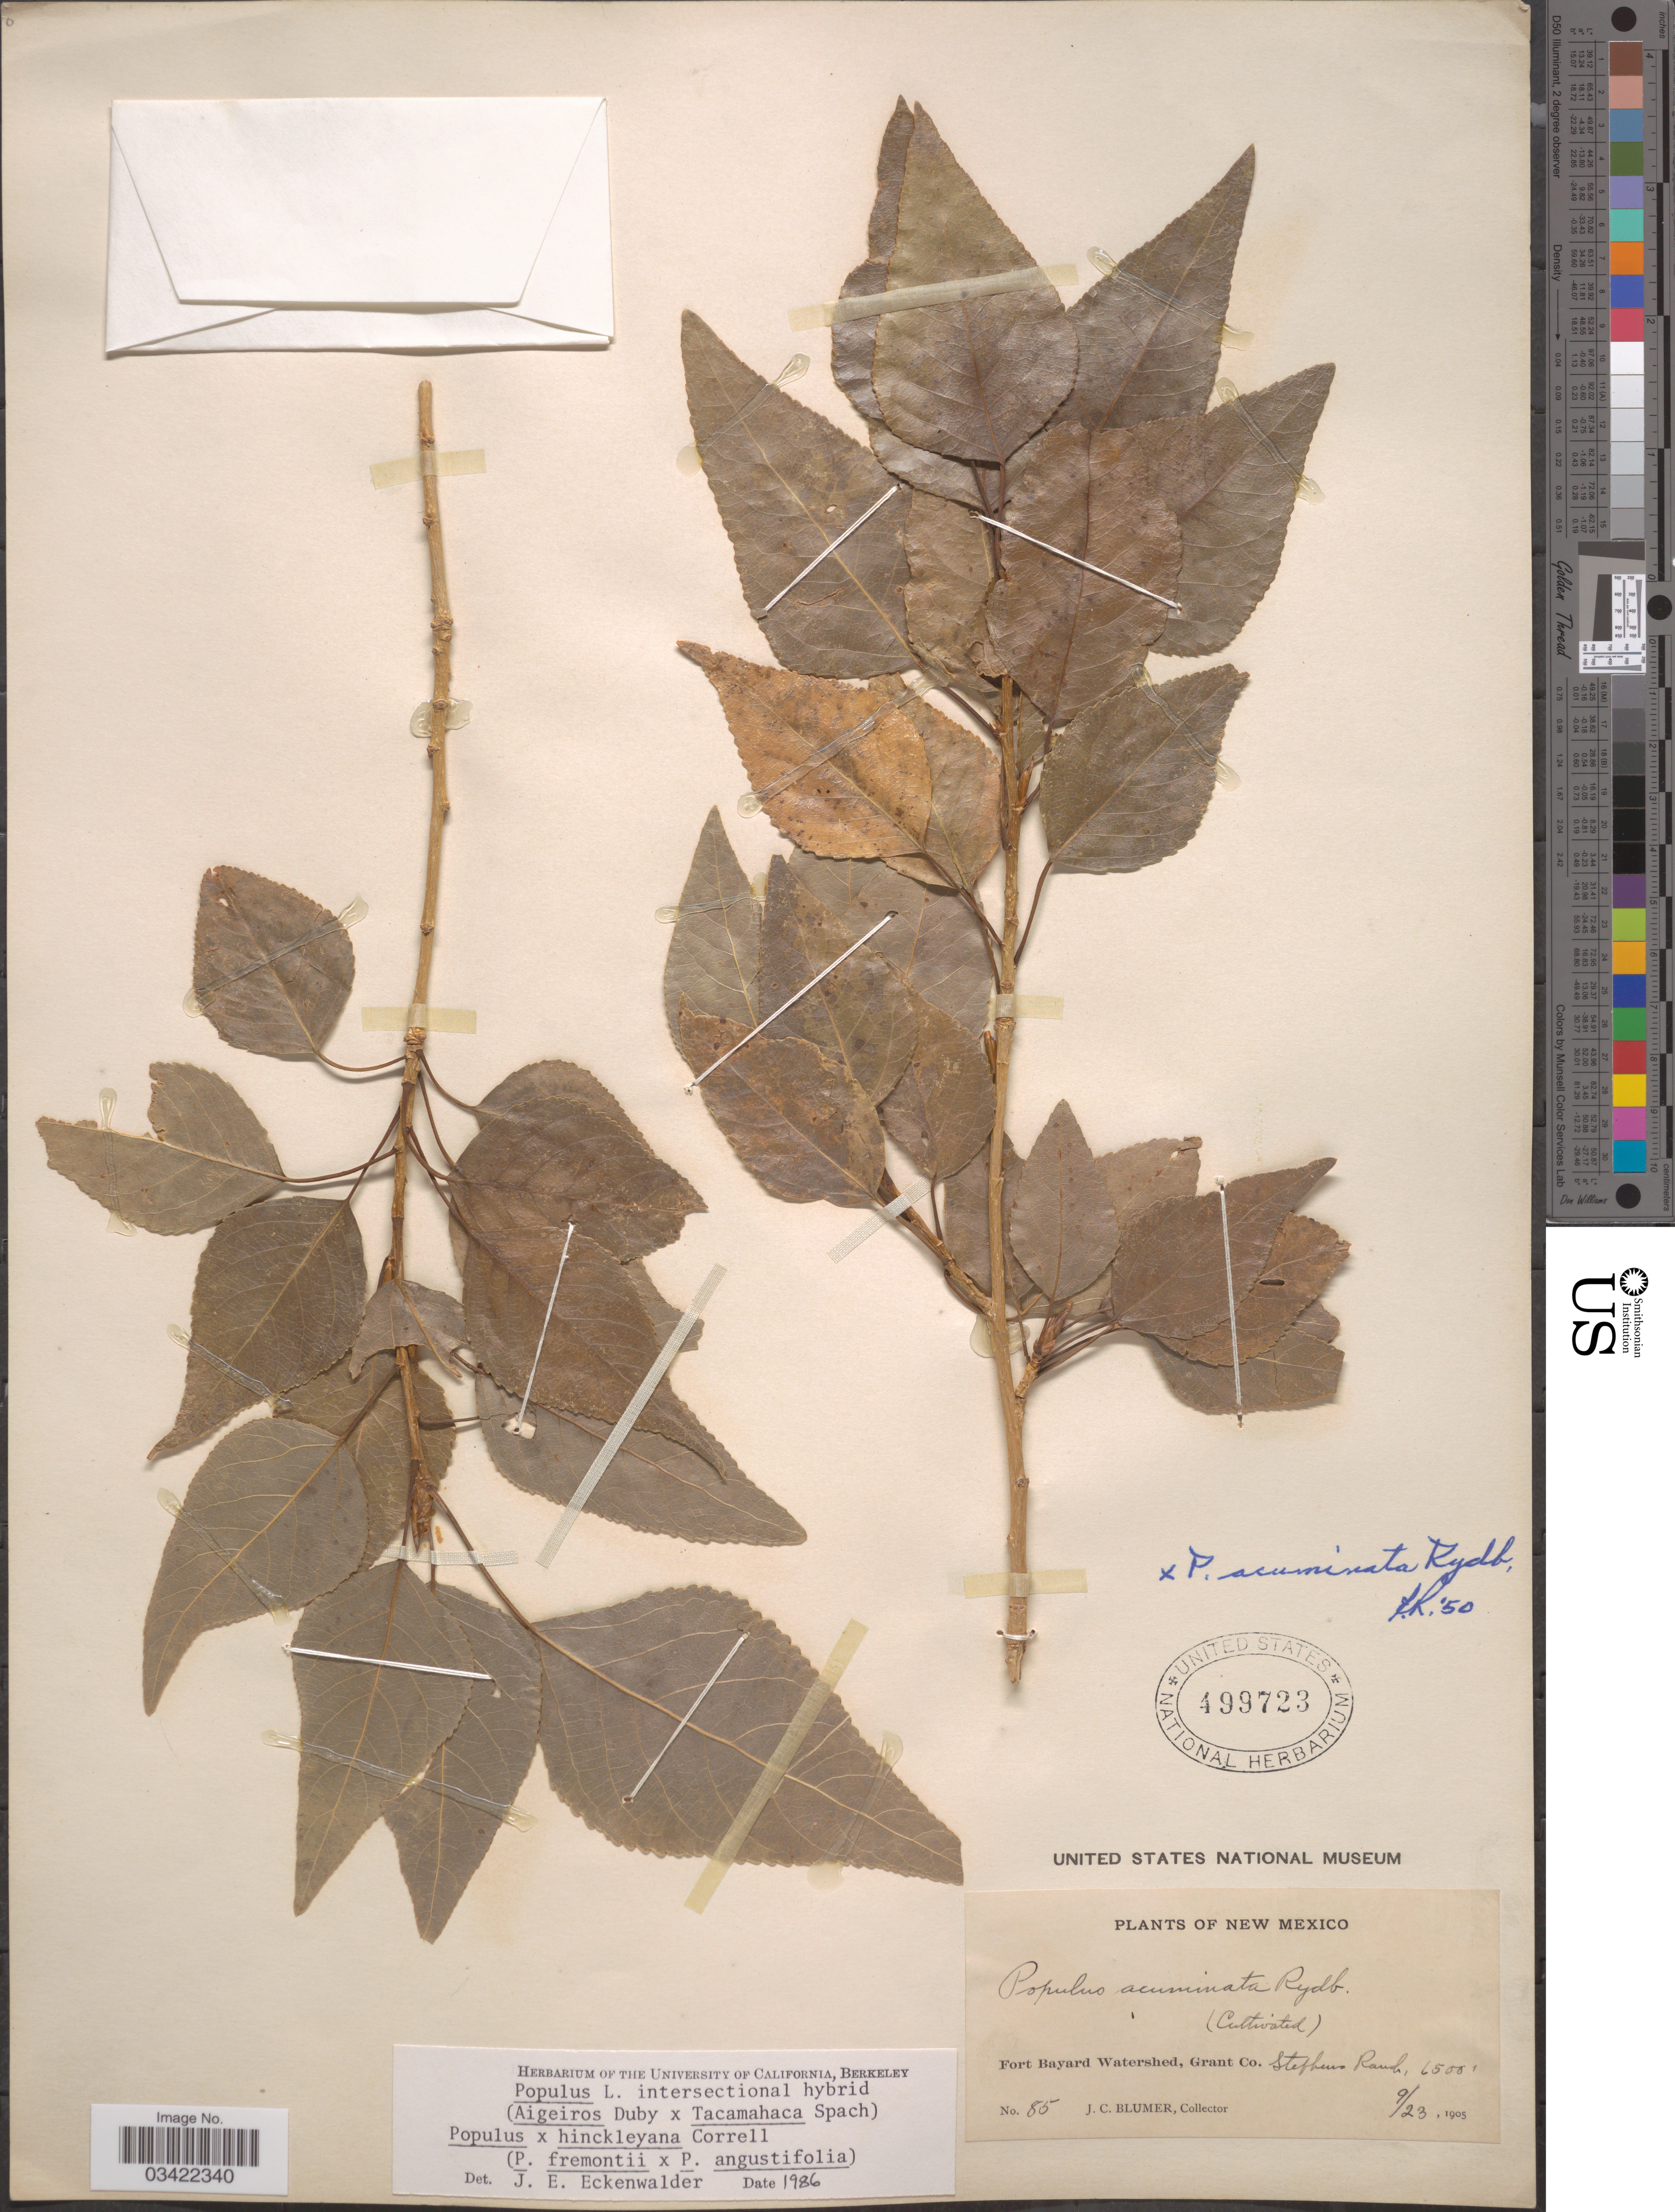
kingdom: Plantae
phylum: Tracheophyta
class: Magnoliopsida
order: Malpighiales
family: Salicaceae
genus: Populus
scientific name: Populus x hinckleyana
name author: Correll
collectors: J. C. Blumer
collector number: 85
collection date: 1905-09-23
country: United States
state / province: New Mexico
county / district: Grant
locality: Stephens Ranch, Fort Bayard Watershed, Grant Co.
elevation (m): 1981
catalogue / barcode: US 499723